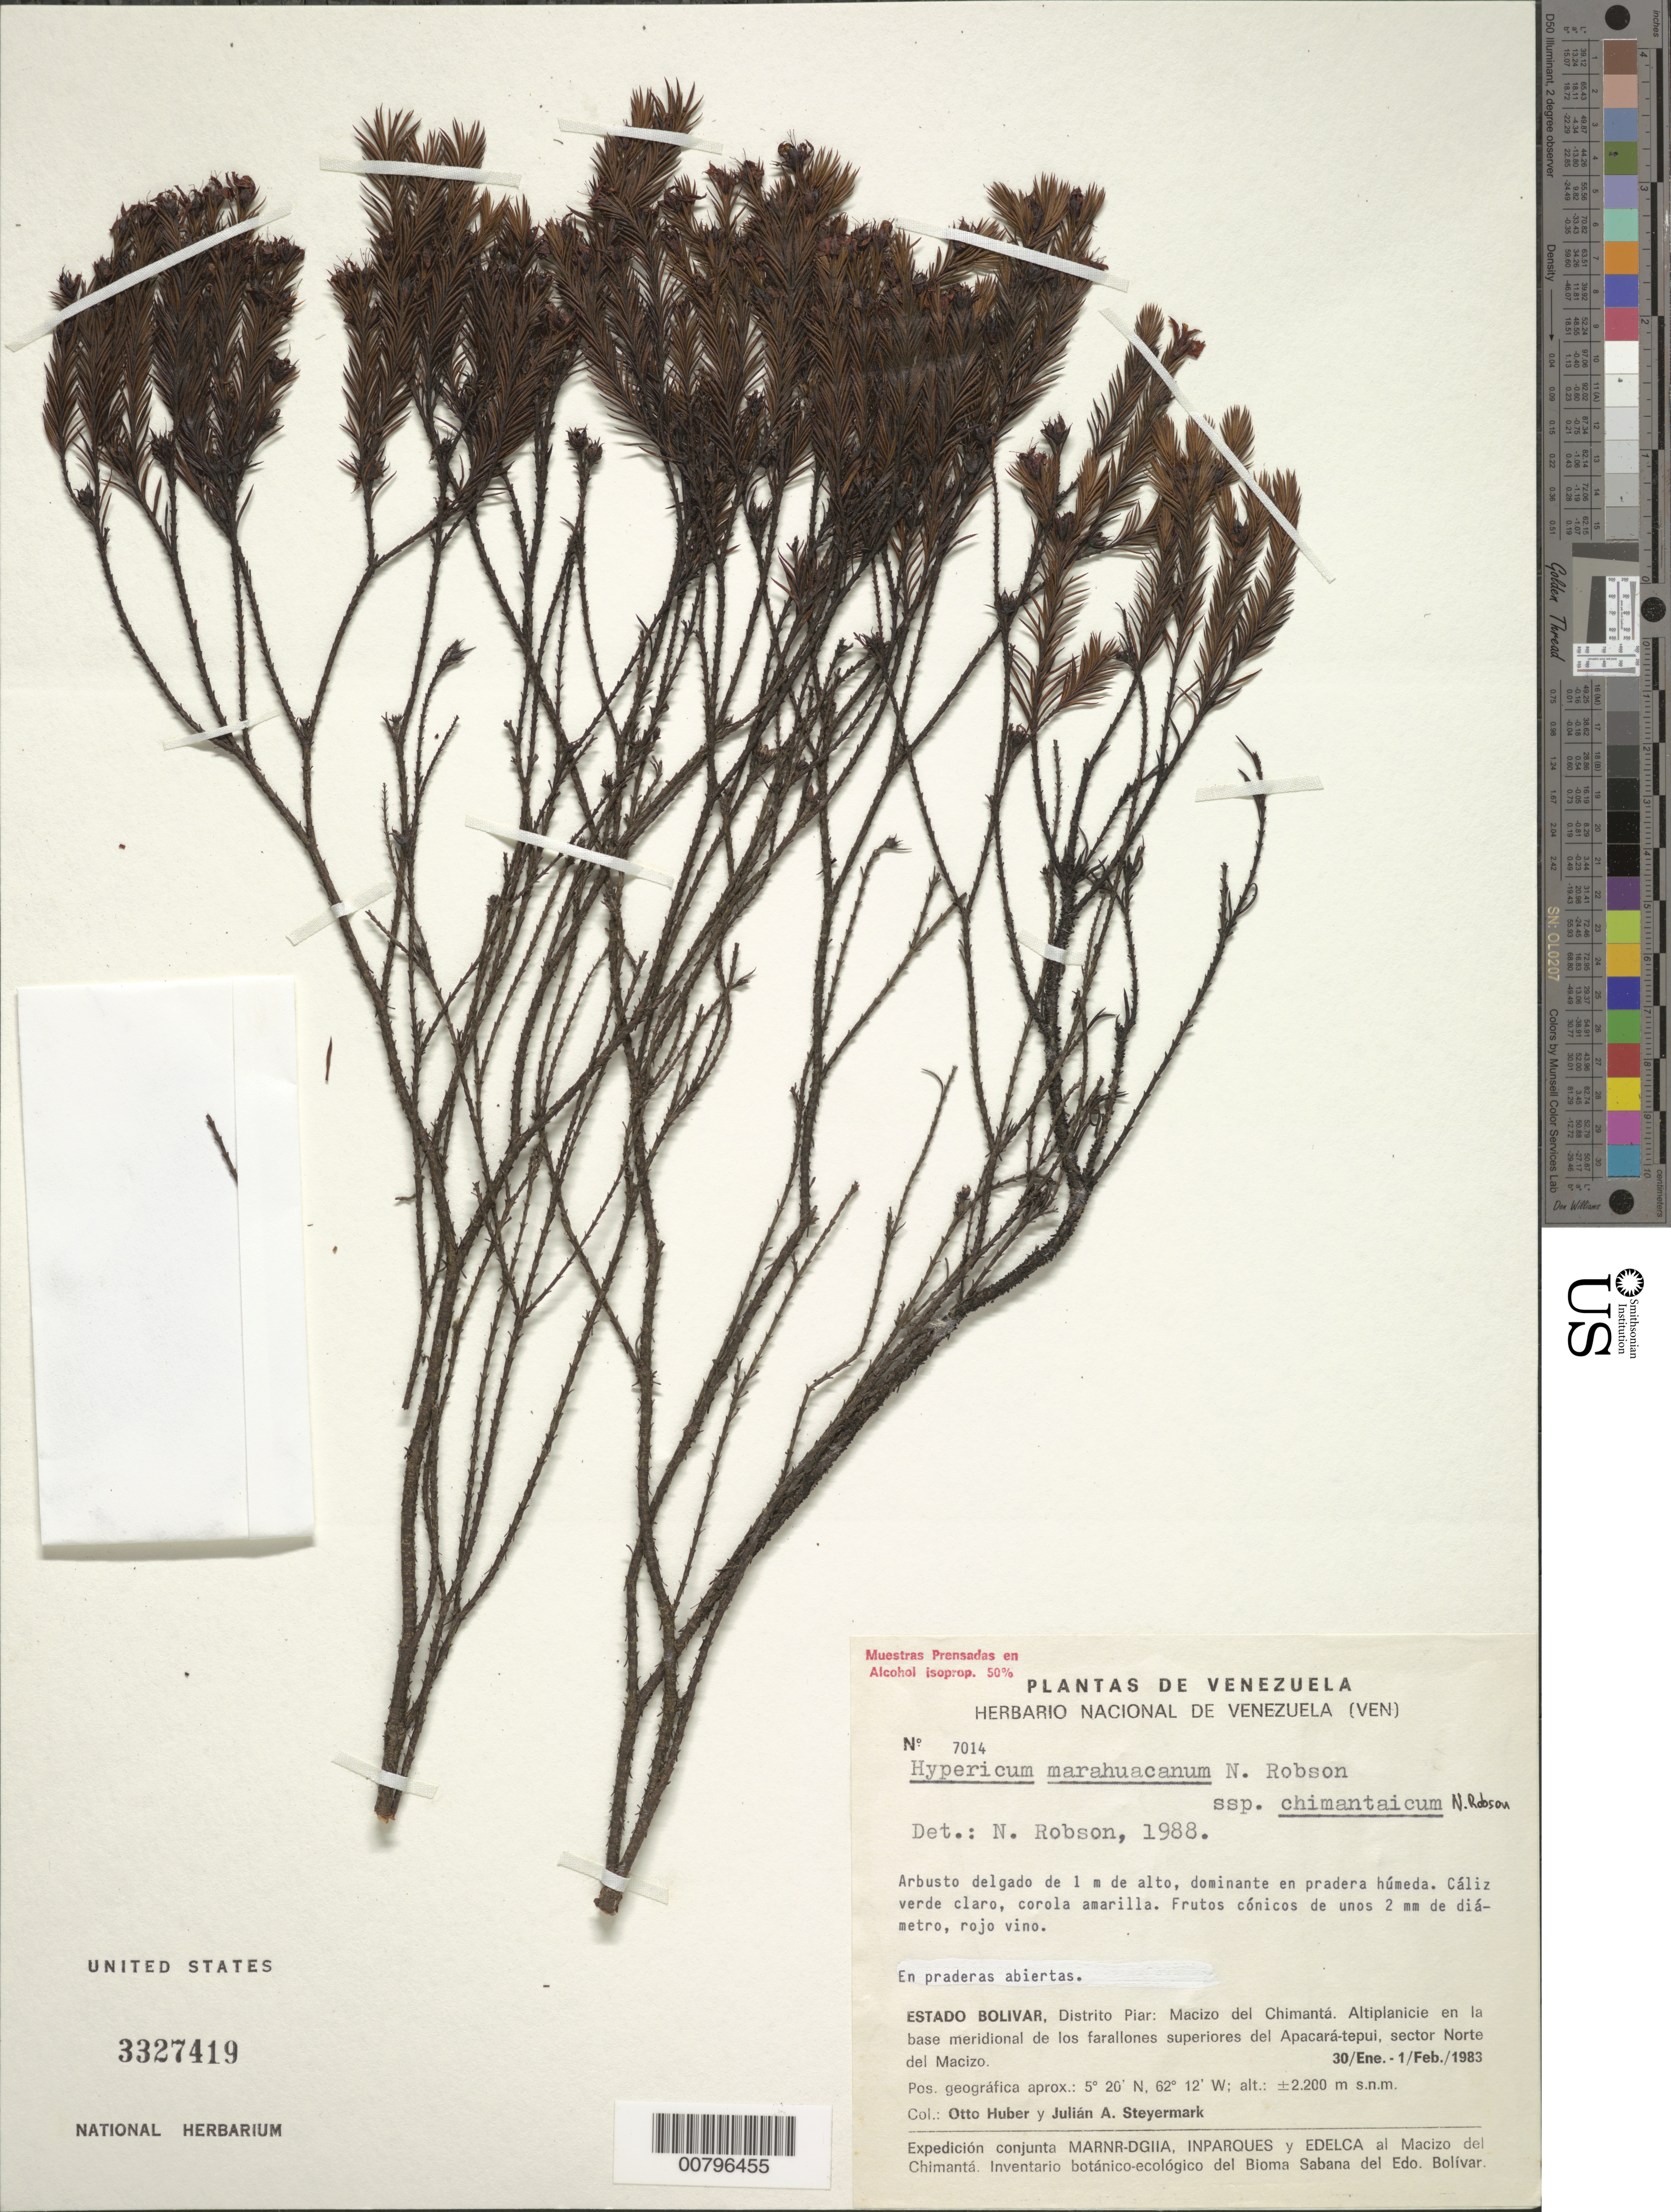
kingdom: Plantae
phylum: Tracheophyta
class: Magnoliopsida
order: Malpighiales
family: Hypericaceae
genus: Hypericum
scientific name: Hypericum marahuacanum subsp. chimantaicum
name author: N. Robson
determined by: Robson, Norman K. B.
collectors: O. Huber & J. Steyermark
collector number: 7014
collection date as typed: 30-Jan-83 to 1-Feb-84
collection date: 1983-01-30/1984-02-01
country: Venezuela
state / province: Bolívar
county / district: Piar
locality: Macizo del Chimantá, altiplanicie en la base meridional de los farallones superíores del Apácara-tepuí, sector Norte del Macizo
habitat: En praderas abiertas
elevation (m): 2200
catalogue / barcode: US 3327419